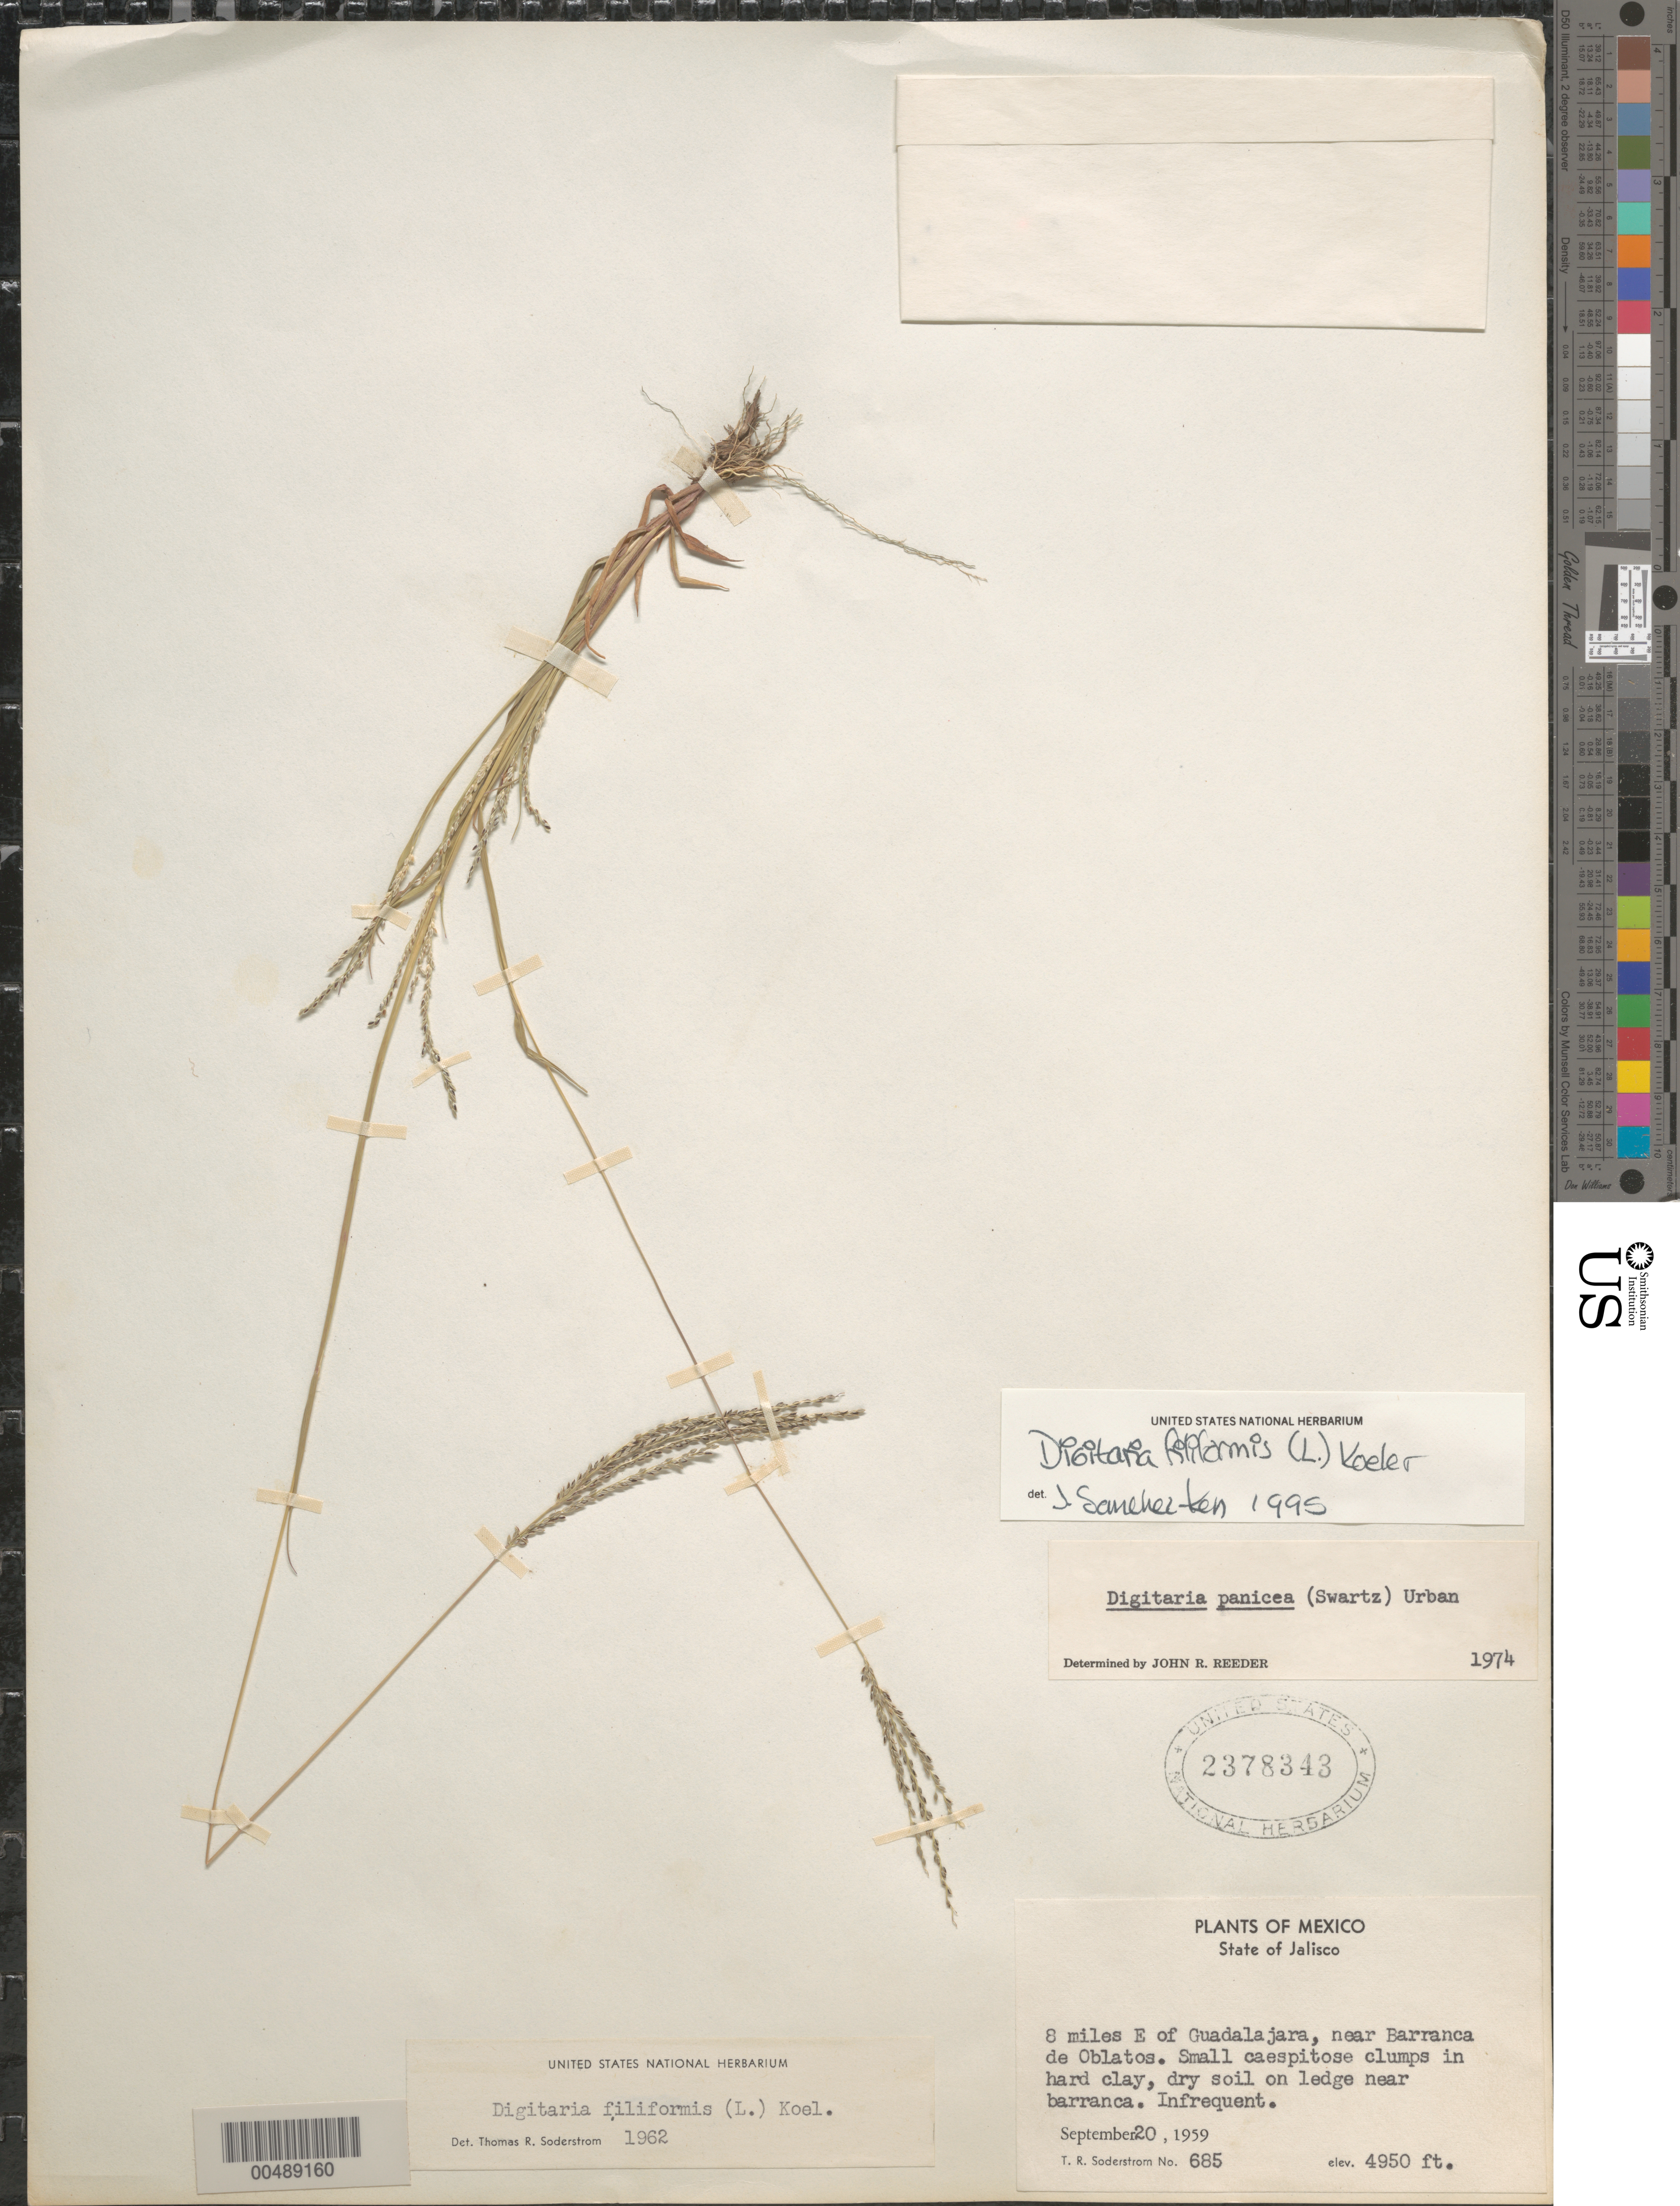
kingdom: Plantae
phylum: Tracheophyta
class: Liliopsida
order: Poales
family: Poaceae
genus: Digitaria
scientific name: Digitaria filiformis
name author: (L.) Koeler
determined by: Sánchez-Ken, J. G.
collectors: T. R. Soderstrom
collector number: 685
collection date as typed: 20 Sep 1959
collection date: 1959-09-20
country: Mexico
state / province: Jalisco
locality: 8 mi E of Guadalajara, near Barranca de Oblatos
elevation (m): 1509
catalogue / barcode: US 2378343